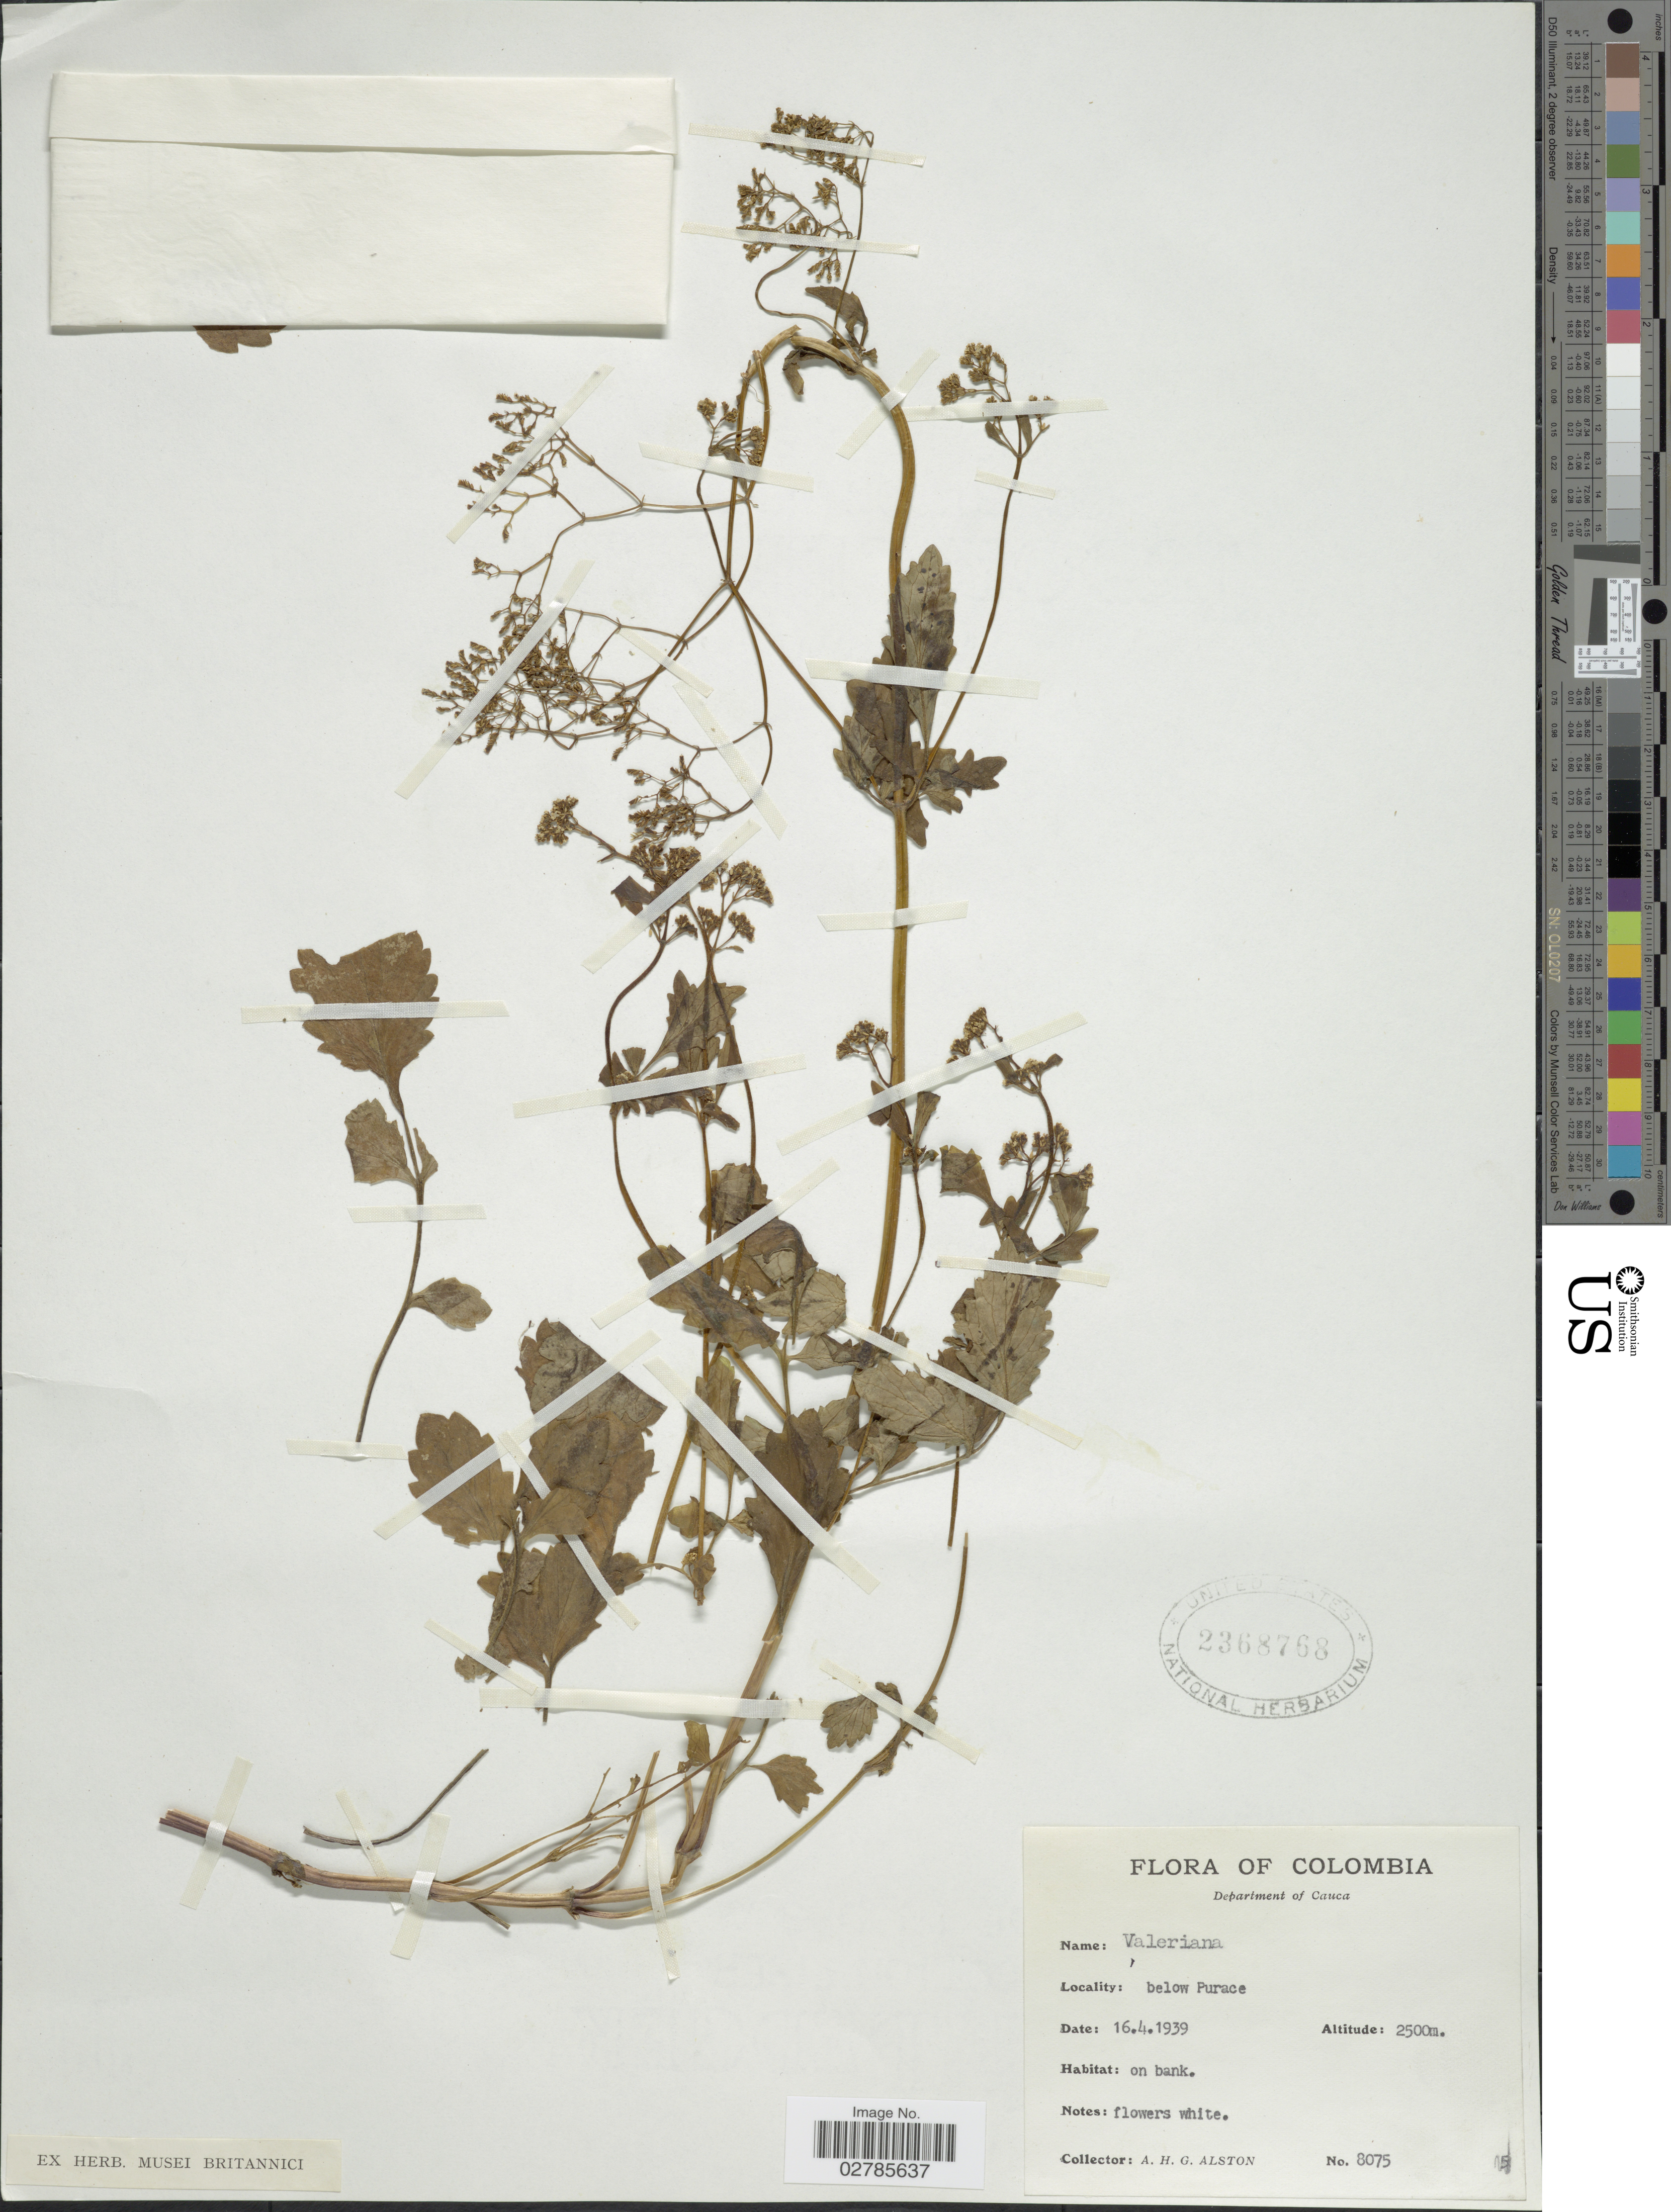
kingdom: Plantae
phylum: Tracheophyta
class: Magnoliopsida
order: Dipsacales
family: Caprifoliaceae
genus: Valeriana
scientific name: Valeriana sp.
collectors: A. H. Alston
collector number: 8075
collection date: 1939-04-16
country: Colombia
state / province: Cauca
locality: Department of Cauca. below Purace.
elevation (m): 2500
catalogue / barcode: US 2368768